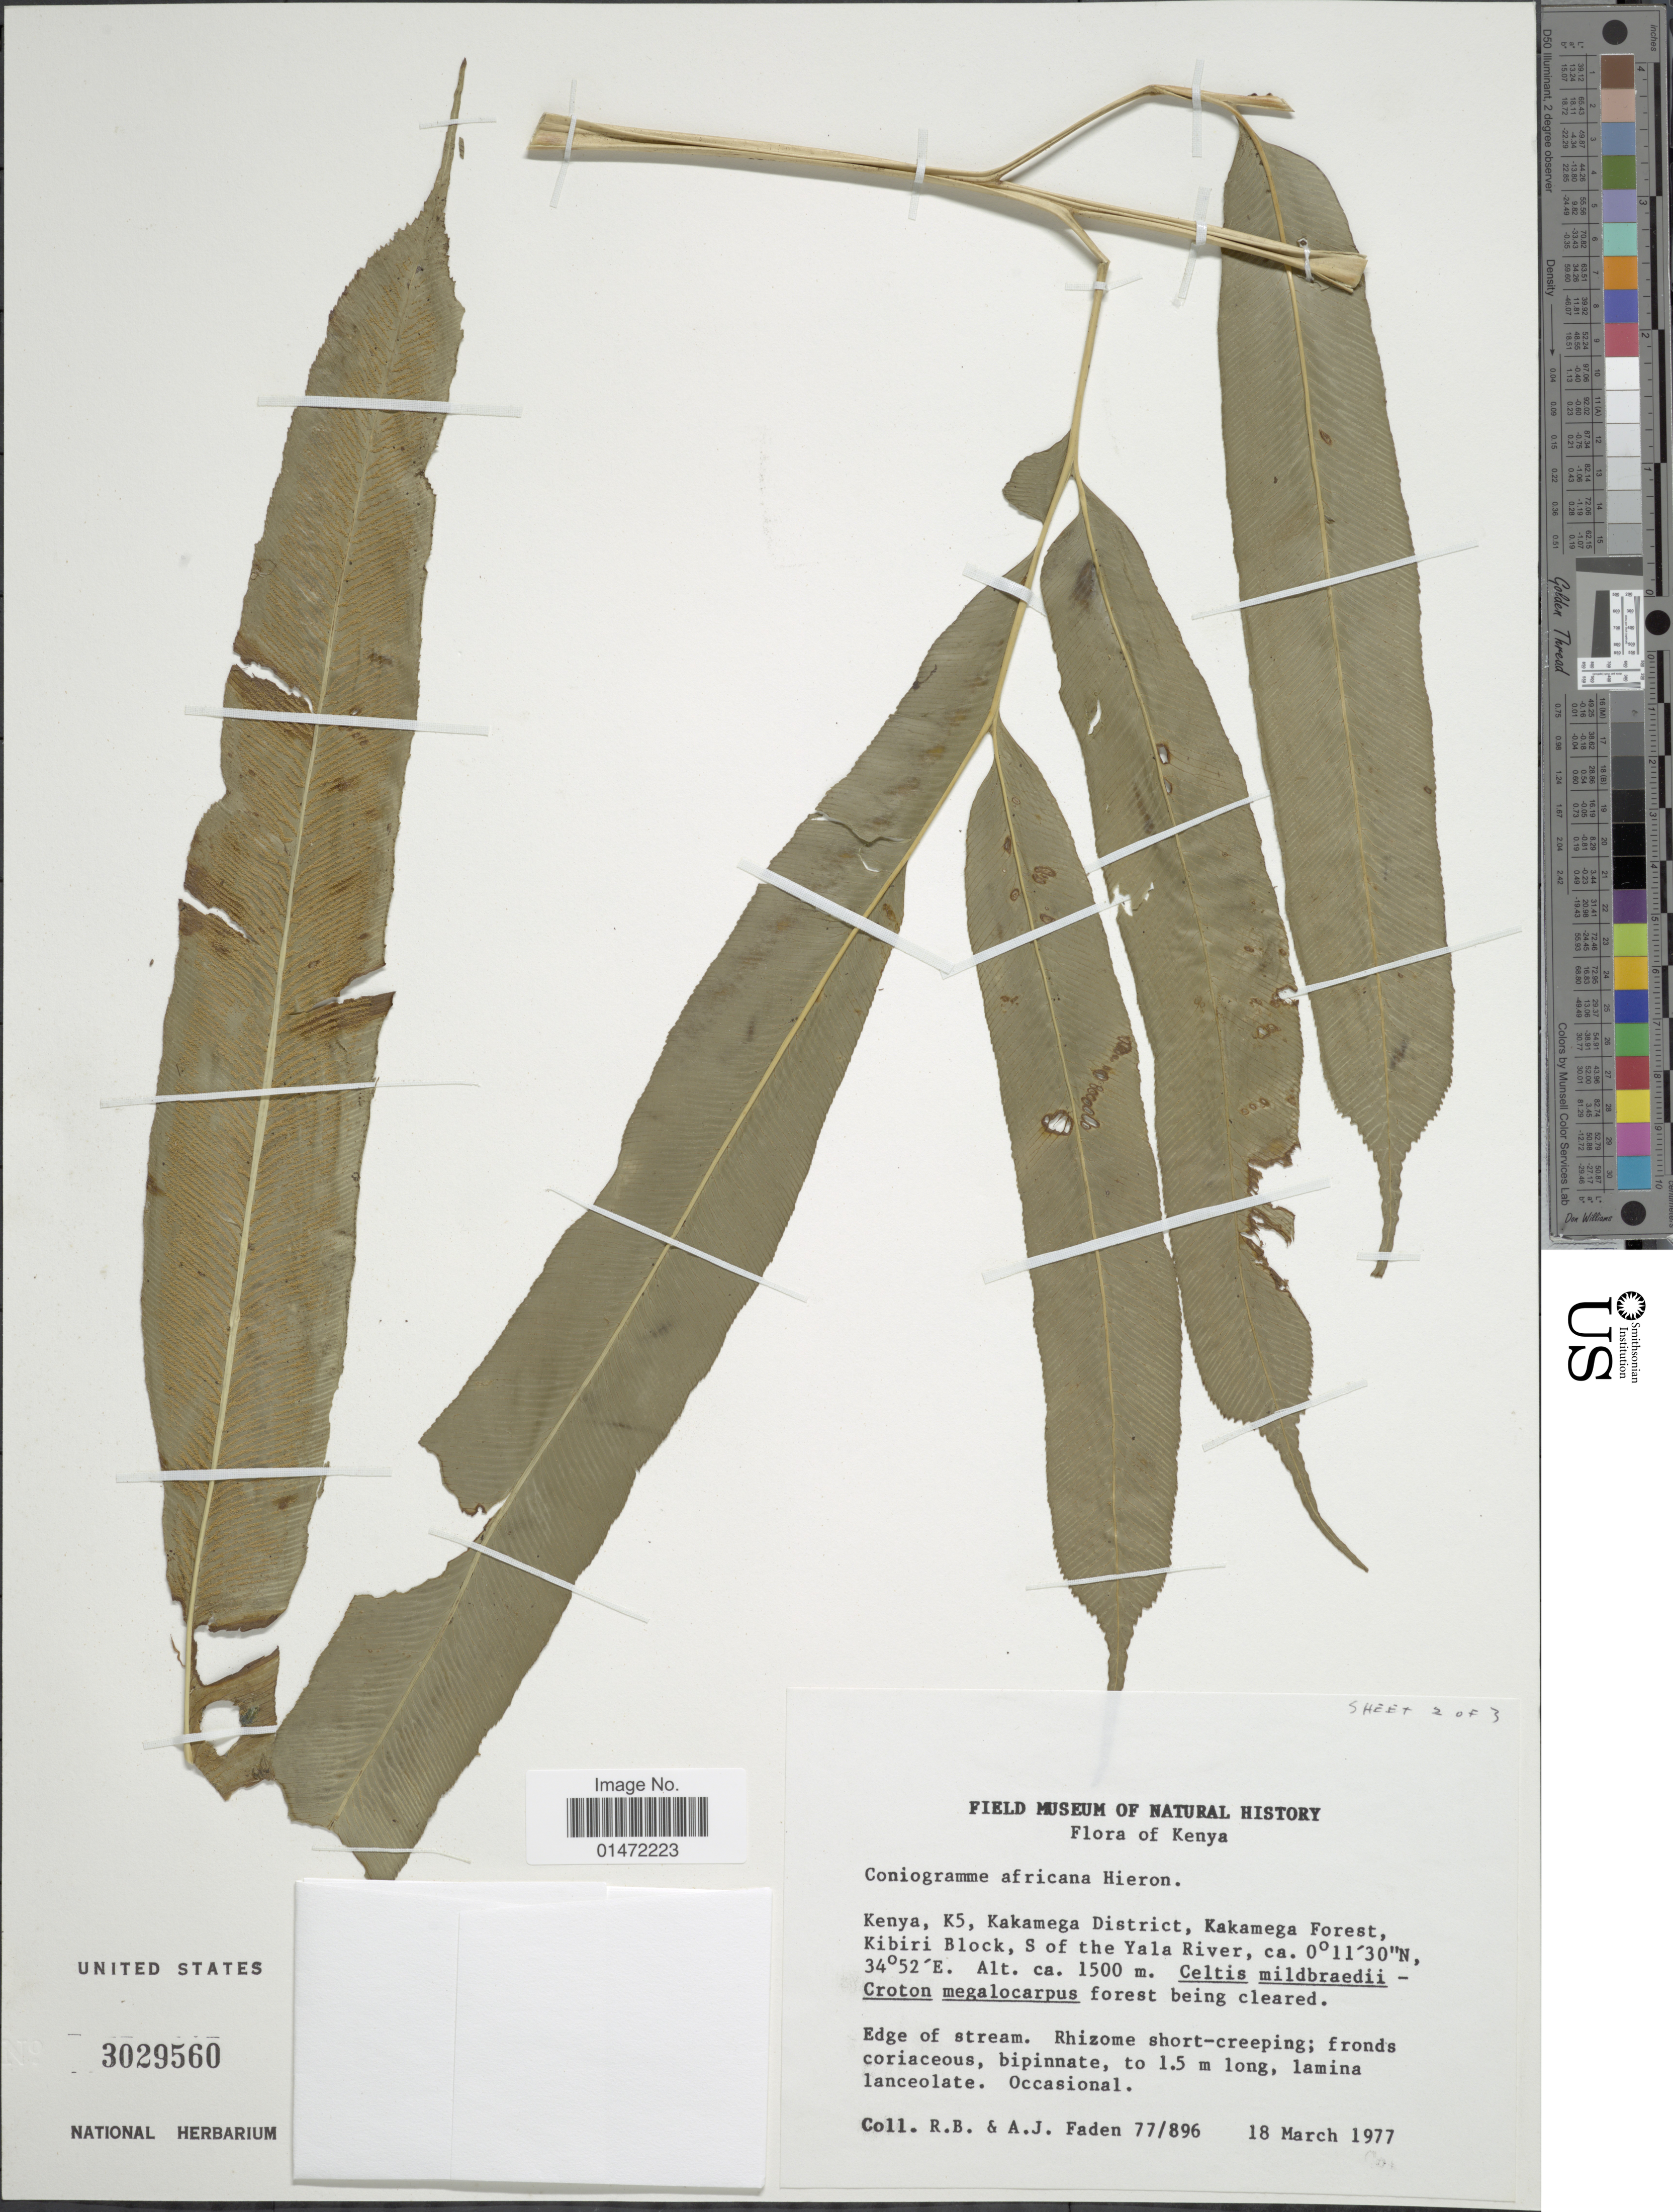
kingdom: Plantae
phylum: Tracheophyta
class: Polypodiopsida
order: Polypodiales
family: Pteridaceae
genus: Coniogramme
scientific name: Coniogramme africana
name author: Hieron.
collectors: R. B. Faden & A. J. Faden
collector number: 77/896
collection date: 1977-03-18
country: Kenya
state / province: Kakamega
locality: S of the Yala River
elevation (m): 1500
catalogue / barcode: US 3029560